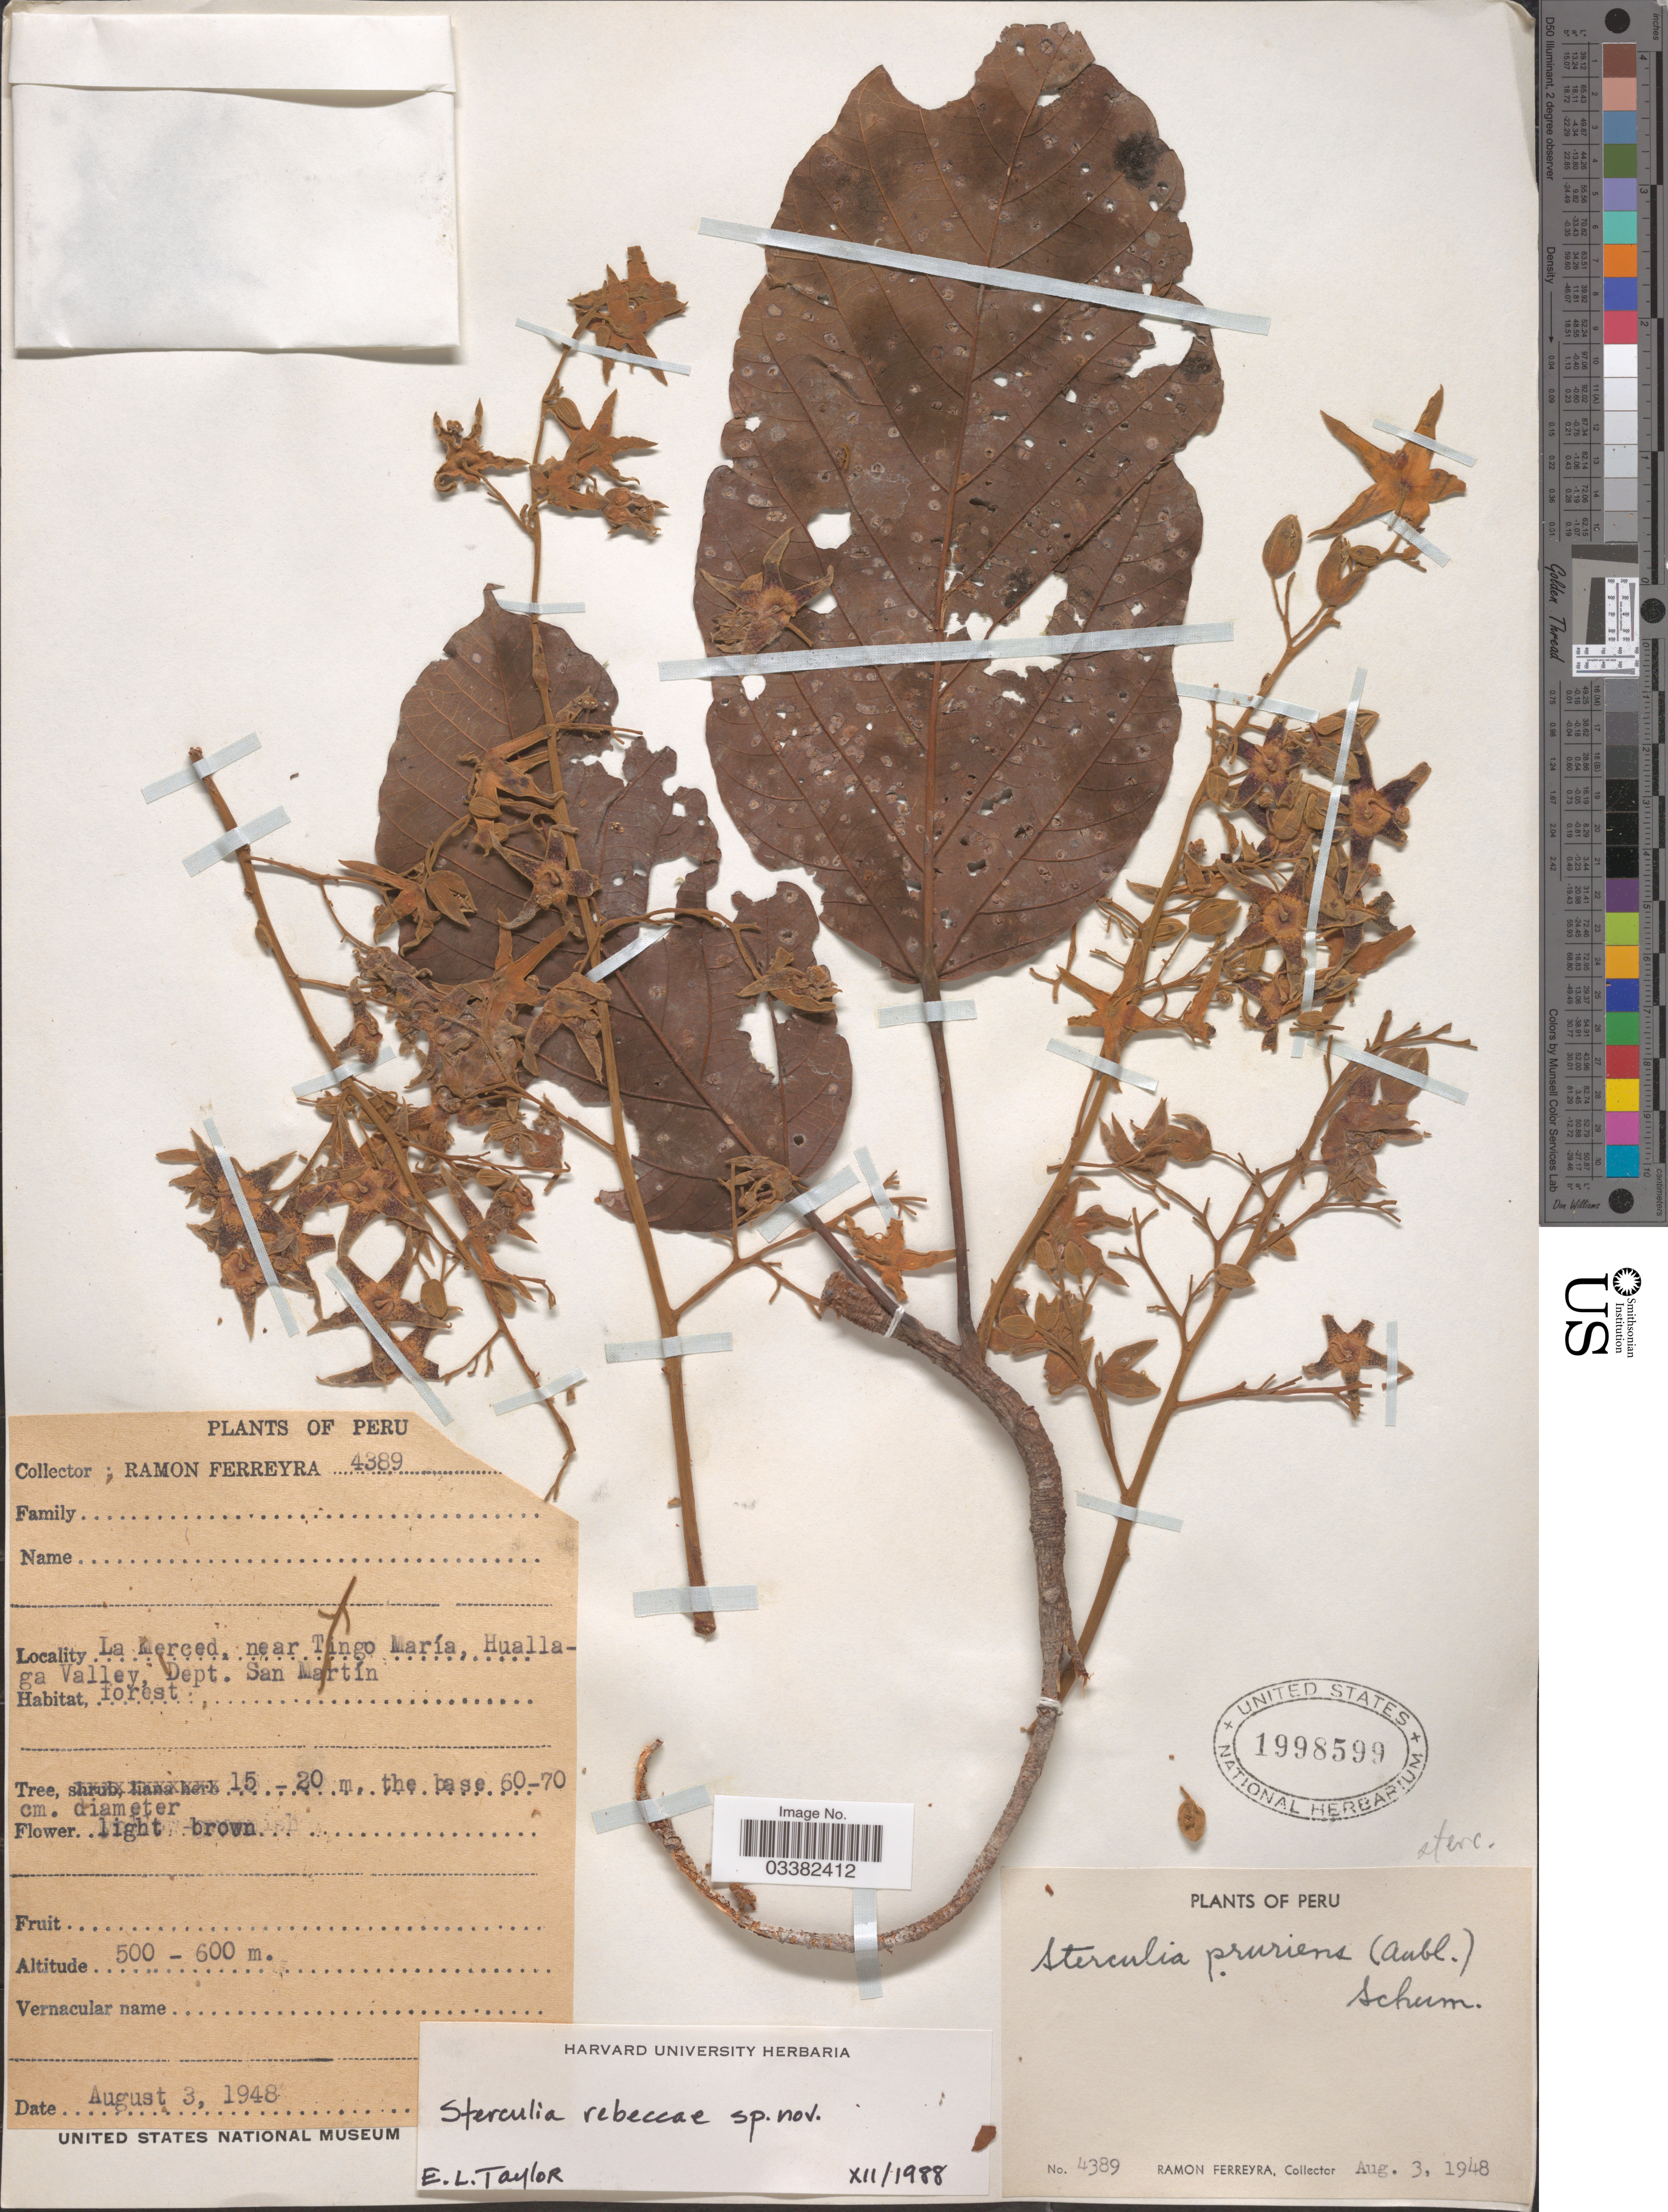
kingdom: Plantae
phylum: Tracheophyta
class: Magnoliopsida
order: Malvales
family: Malvaceae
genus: Sterculia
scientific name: Sterculia tayloriae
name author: Colli-Silva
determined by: Dorr, Laurence J., Curator (BOT), Smithsonian Institution - National Museum of Natural History (UNITED STATES)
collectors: R. A. Ferreyra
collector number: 4389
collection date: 1948-08-03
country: Peru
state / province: San Martín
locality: La Merced, near Tingo María, Huallaga Valley, Dept. San Martín.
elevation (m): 500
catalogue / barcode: US 1998599